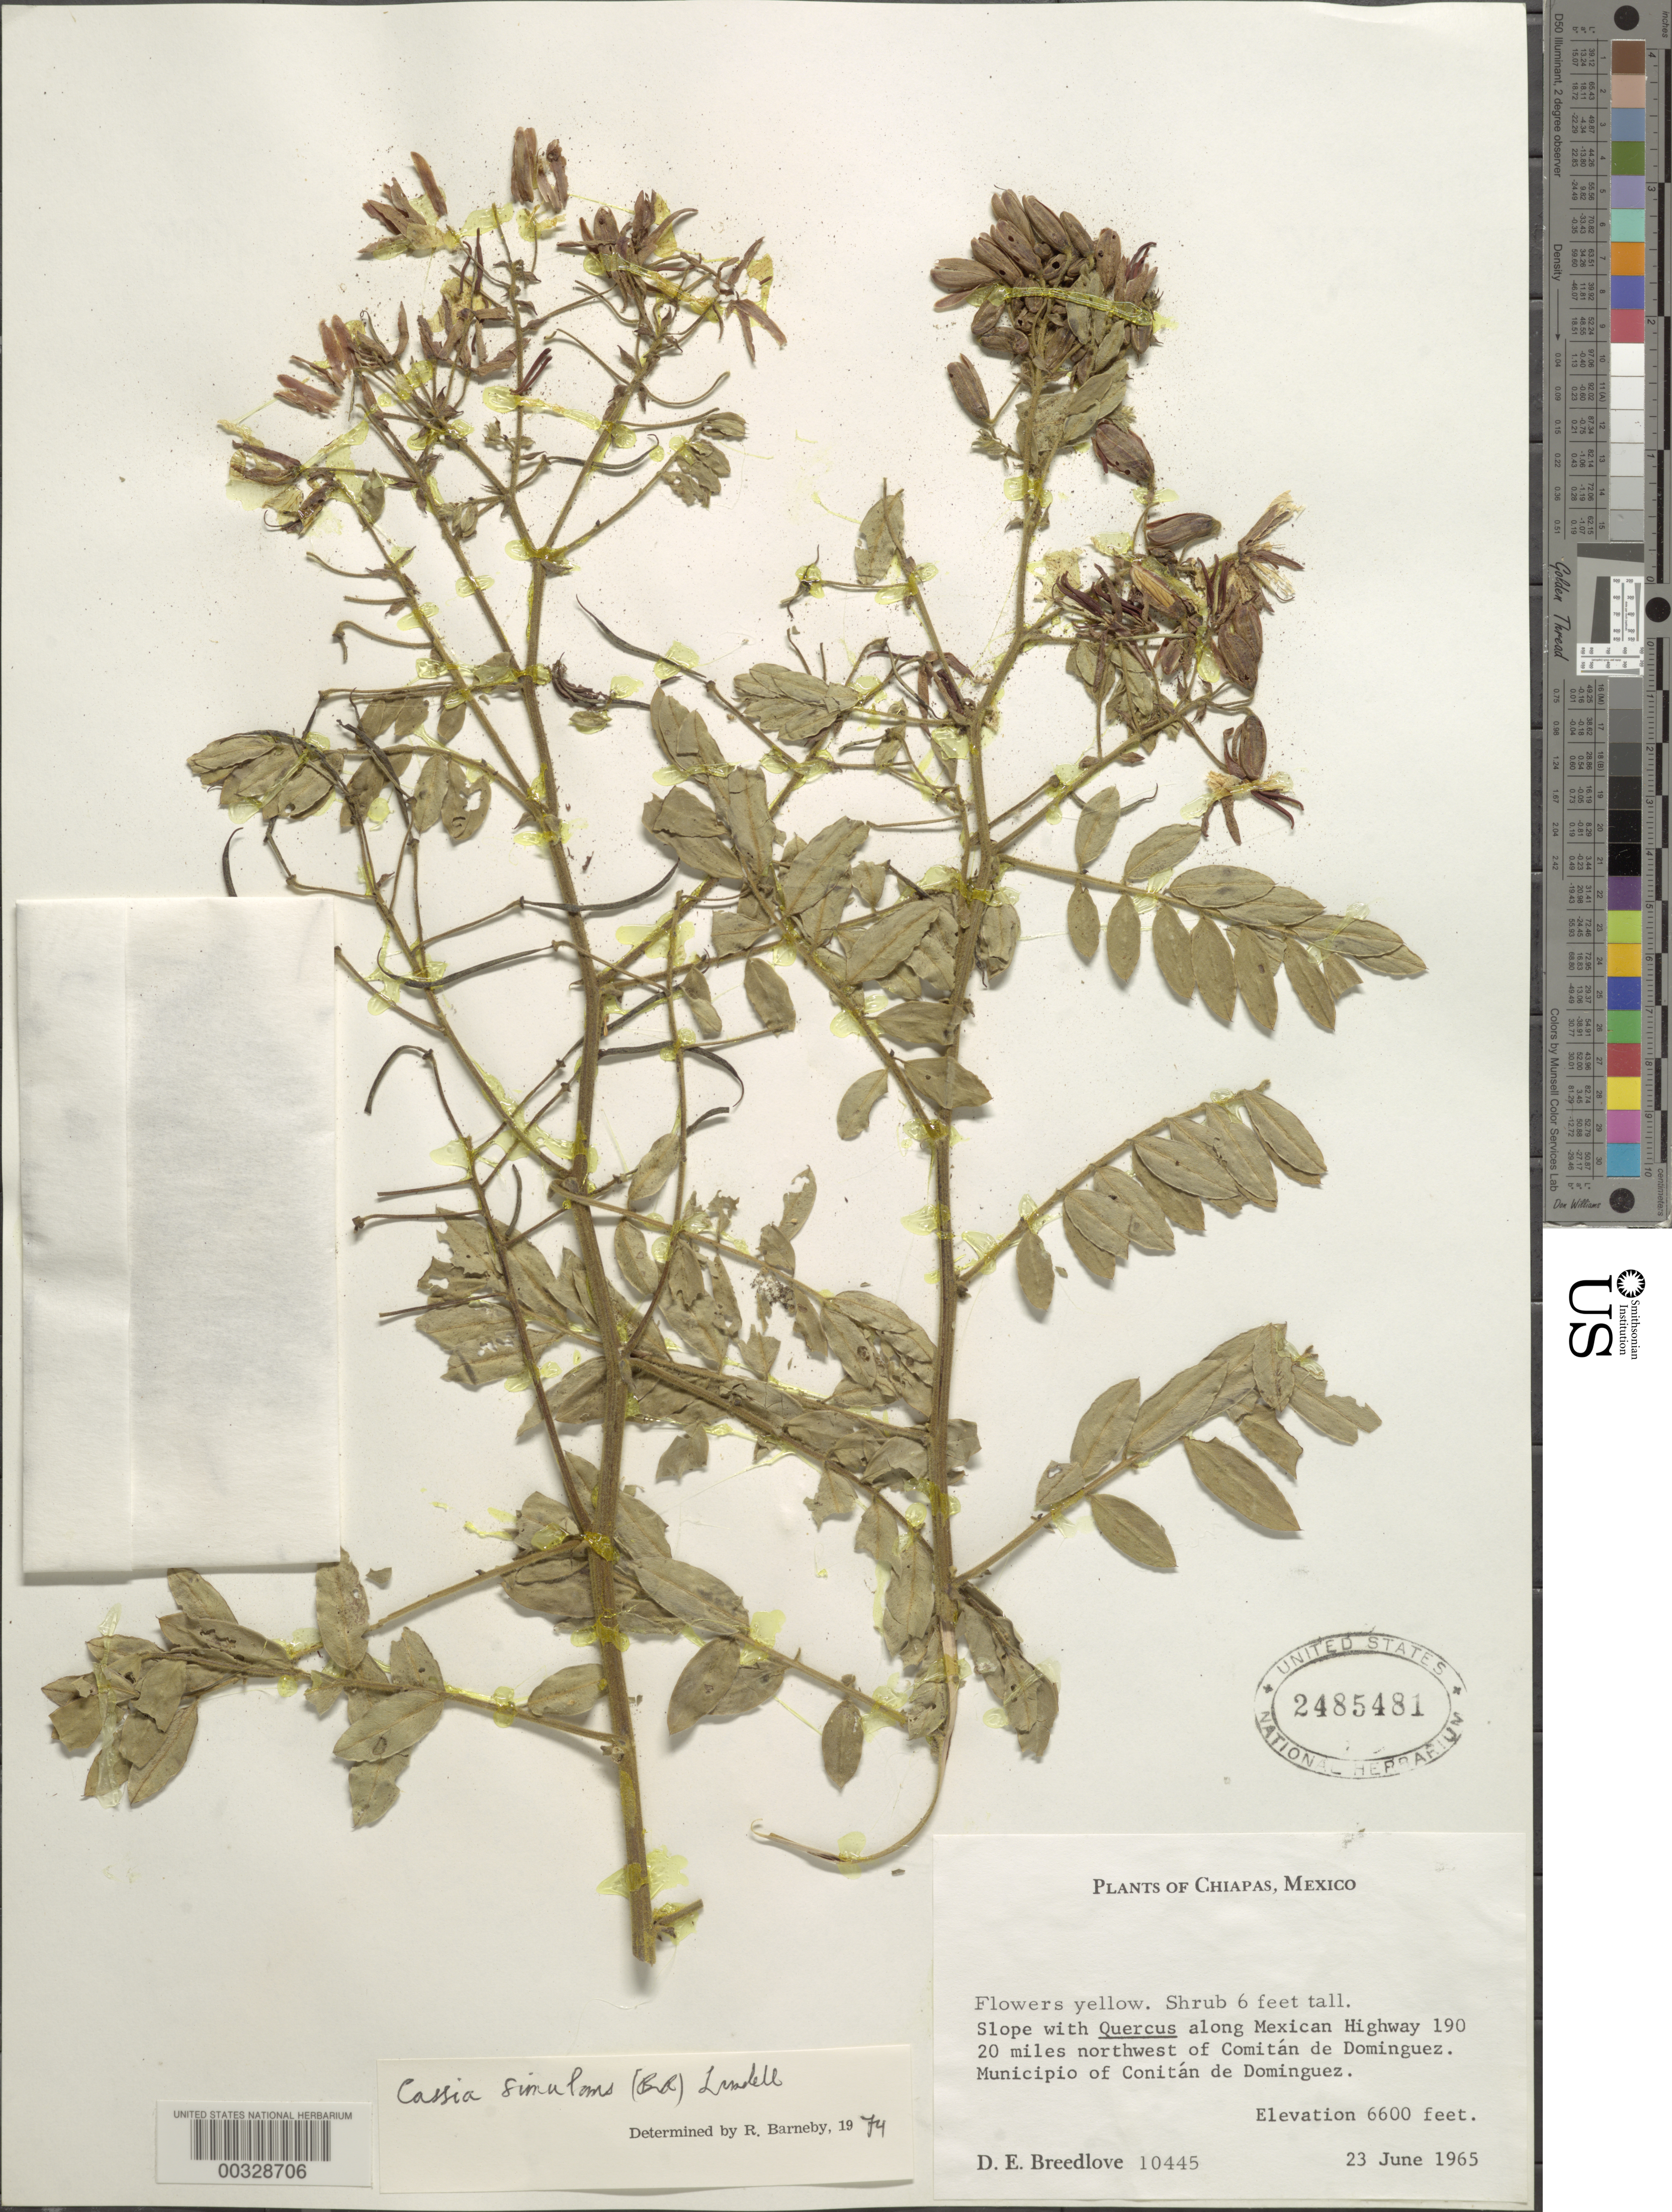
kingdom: Plantae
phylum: Tracheophyta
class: Magnoliopsida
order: Fabales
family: Fabaceae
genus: Senna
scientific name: Senna foetidissima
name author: (Ruiz & Pav. ex G. Don) H.S. Irwin & Barneby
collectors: D. E. Breedlove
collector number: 10445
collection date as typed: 23 Jun 1965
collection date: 1965-06-23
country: Mexico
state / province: Chiapas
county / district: Comitán de Domínguez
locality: Along Mexican highway 190 20 mi NW of Comitán de Domínguez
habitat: Slope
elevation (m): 2012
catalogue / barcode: US 2485481